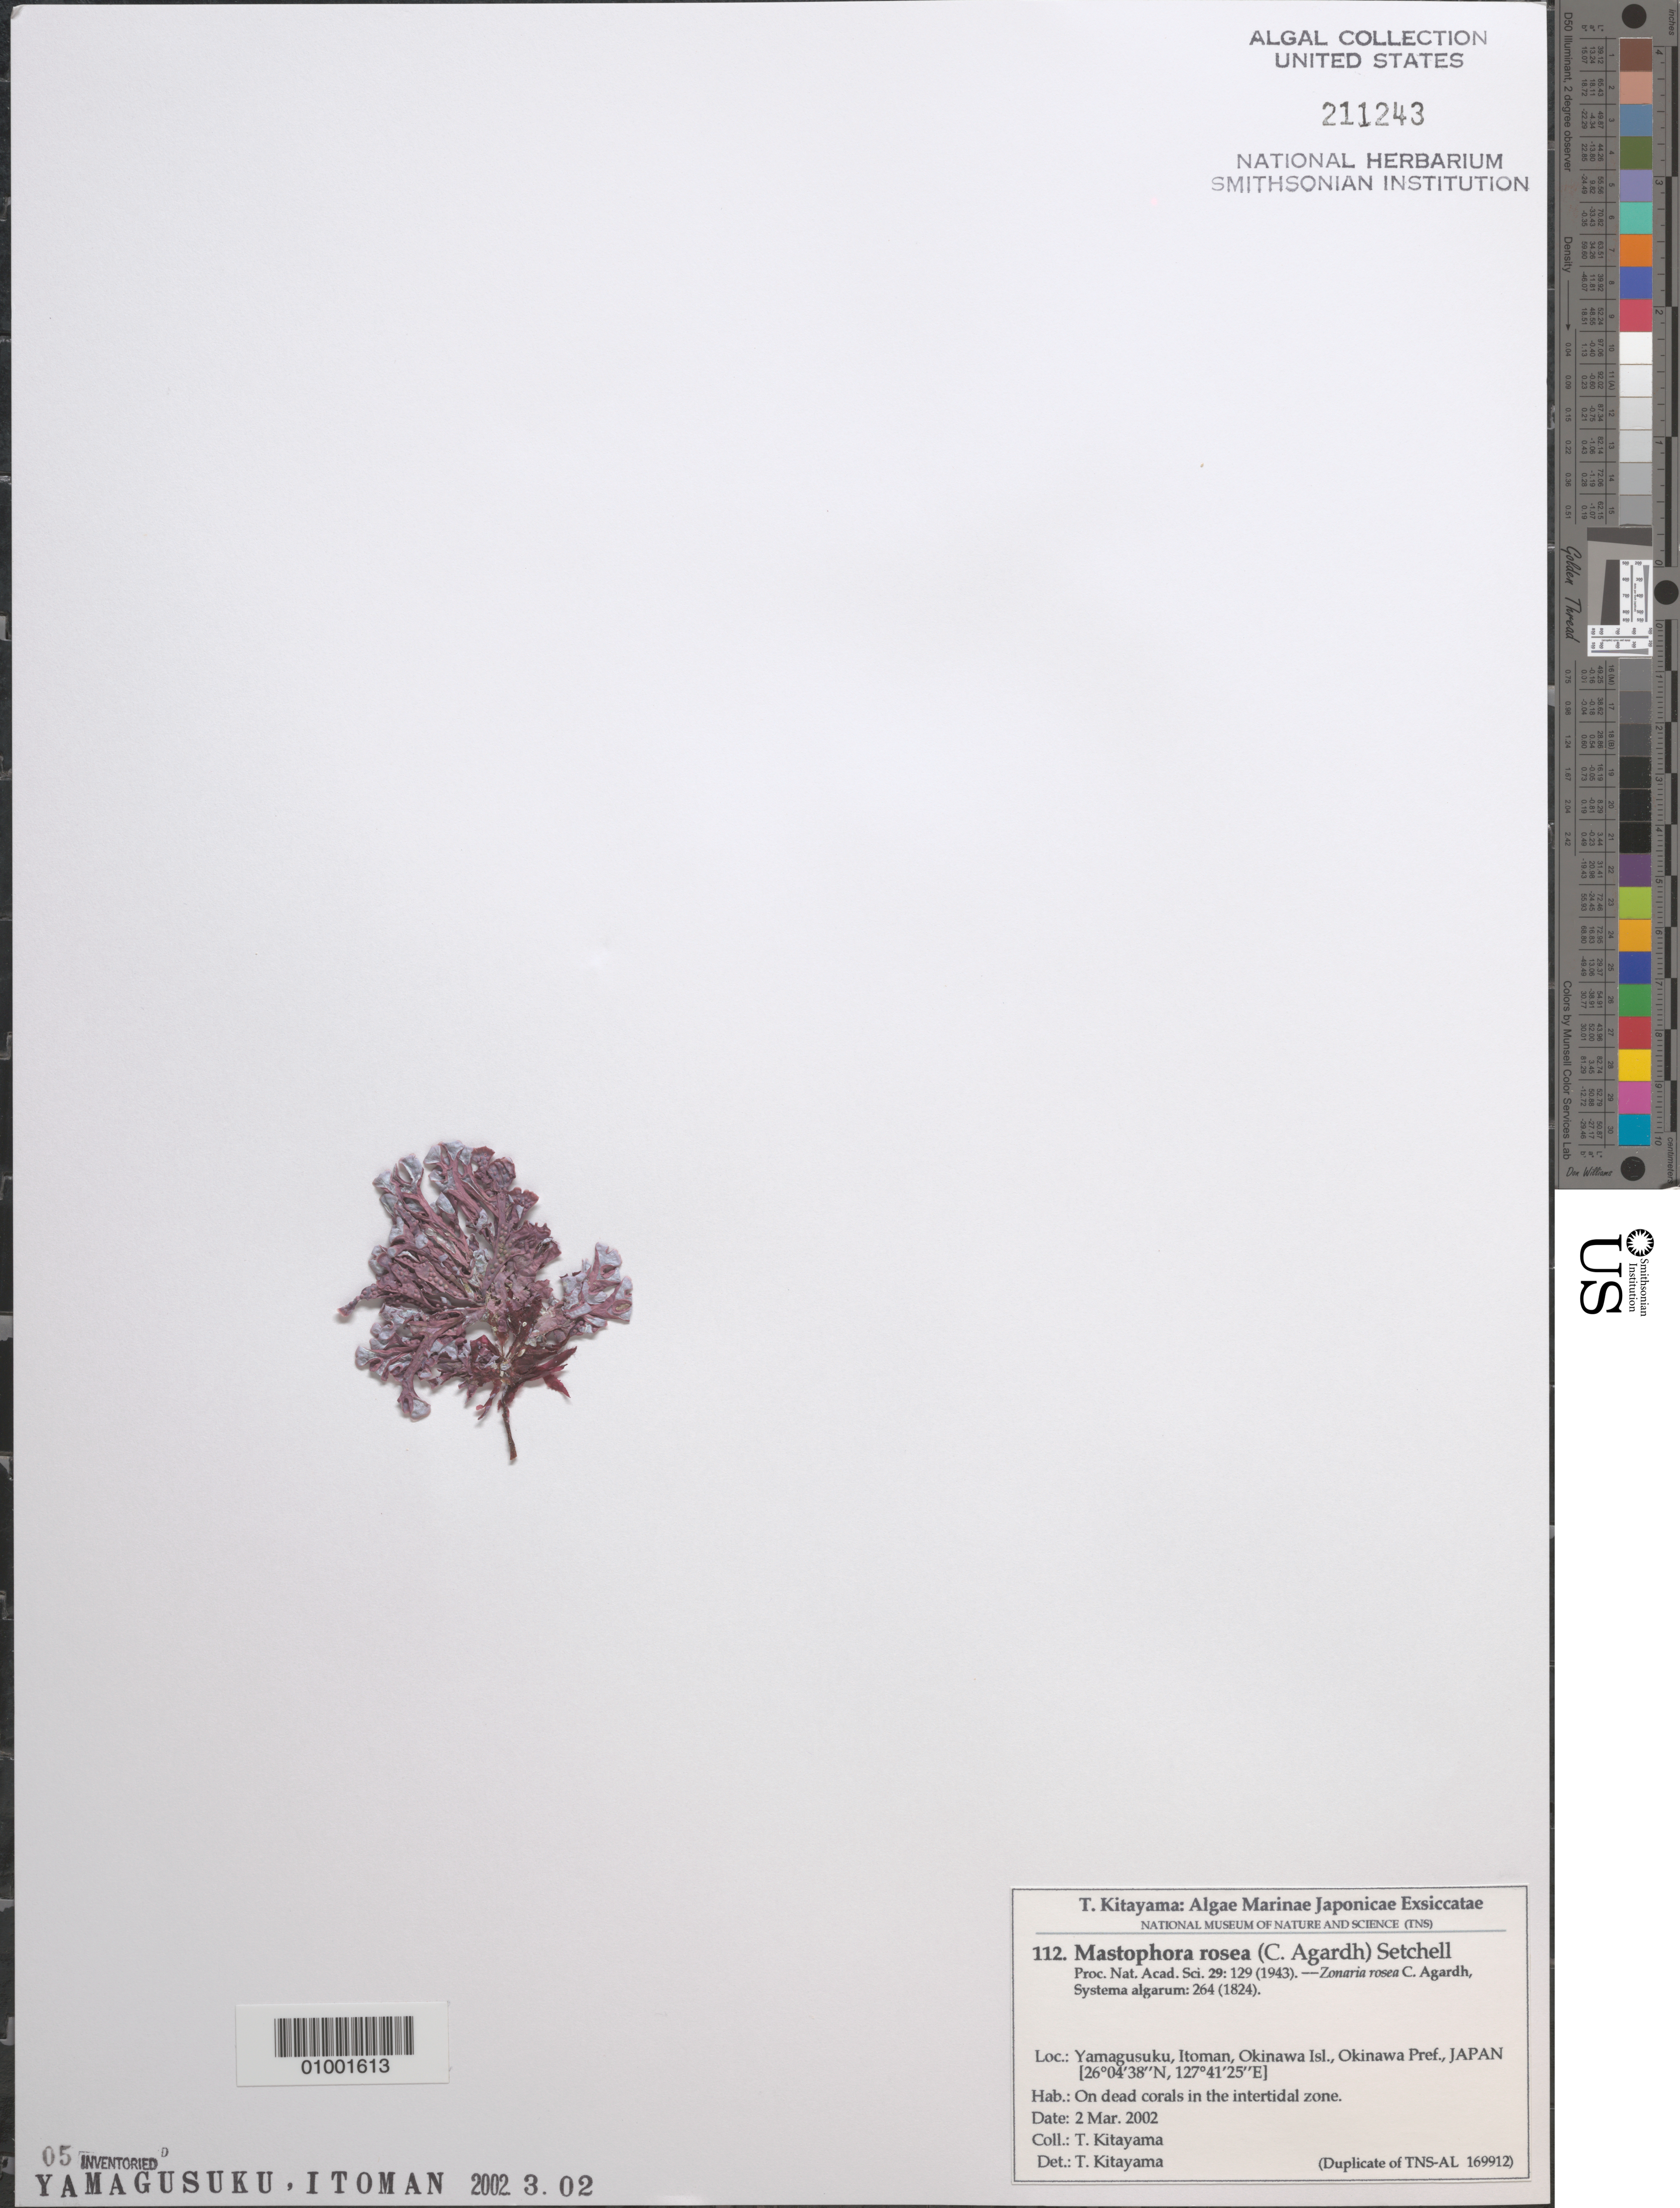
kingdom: Plantae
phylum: Rhodophyta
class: Florideophyceae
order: Corallinales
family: Mastophoraceae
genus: Mastophora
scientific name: Mastophora rosea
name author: (C. Agardh) Setch.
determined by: Kitayama, T.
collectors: T. Kitayama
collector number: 112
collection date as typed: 02 Mar 2002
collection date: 2002-03-02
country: Japan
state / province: Okinawa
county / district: Ryukyu Shoto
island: Okinawa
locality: Yamagusuku, Itoman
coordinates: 26 04'38" N, 127 41'25" E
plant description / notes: Kitayama, T., Algae Marinae Japonicae Exsiccatae, Fasc. V (Nos. 101-125)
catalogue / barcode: US 211243